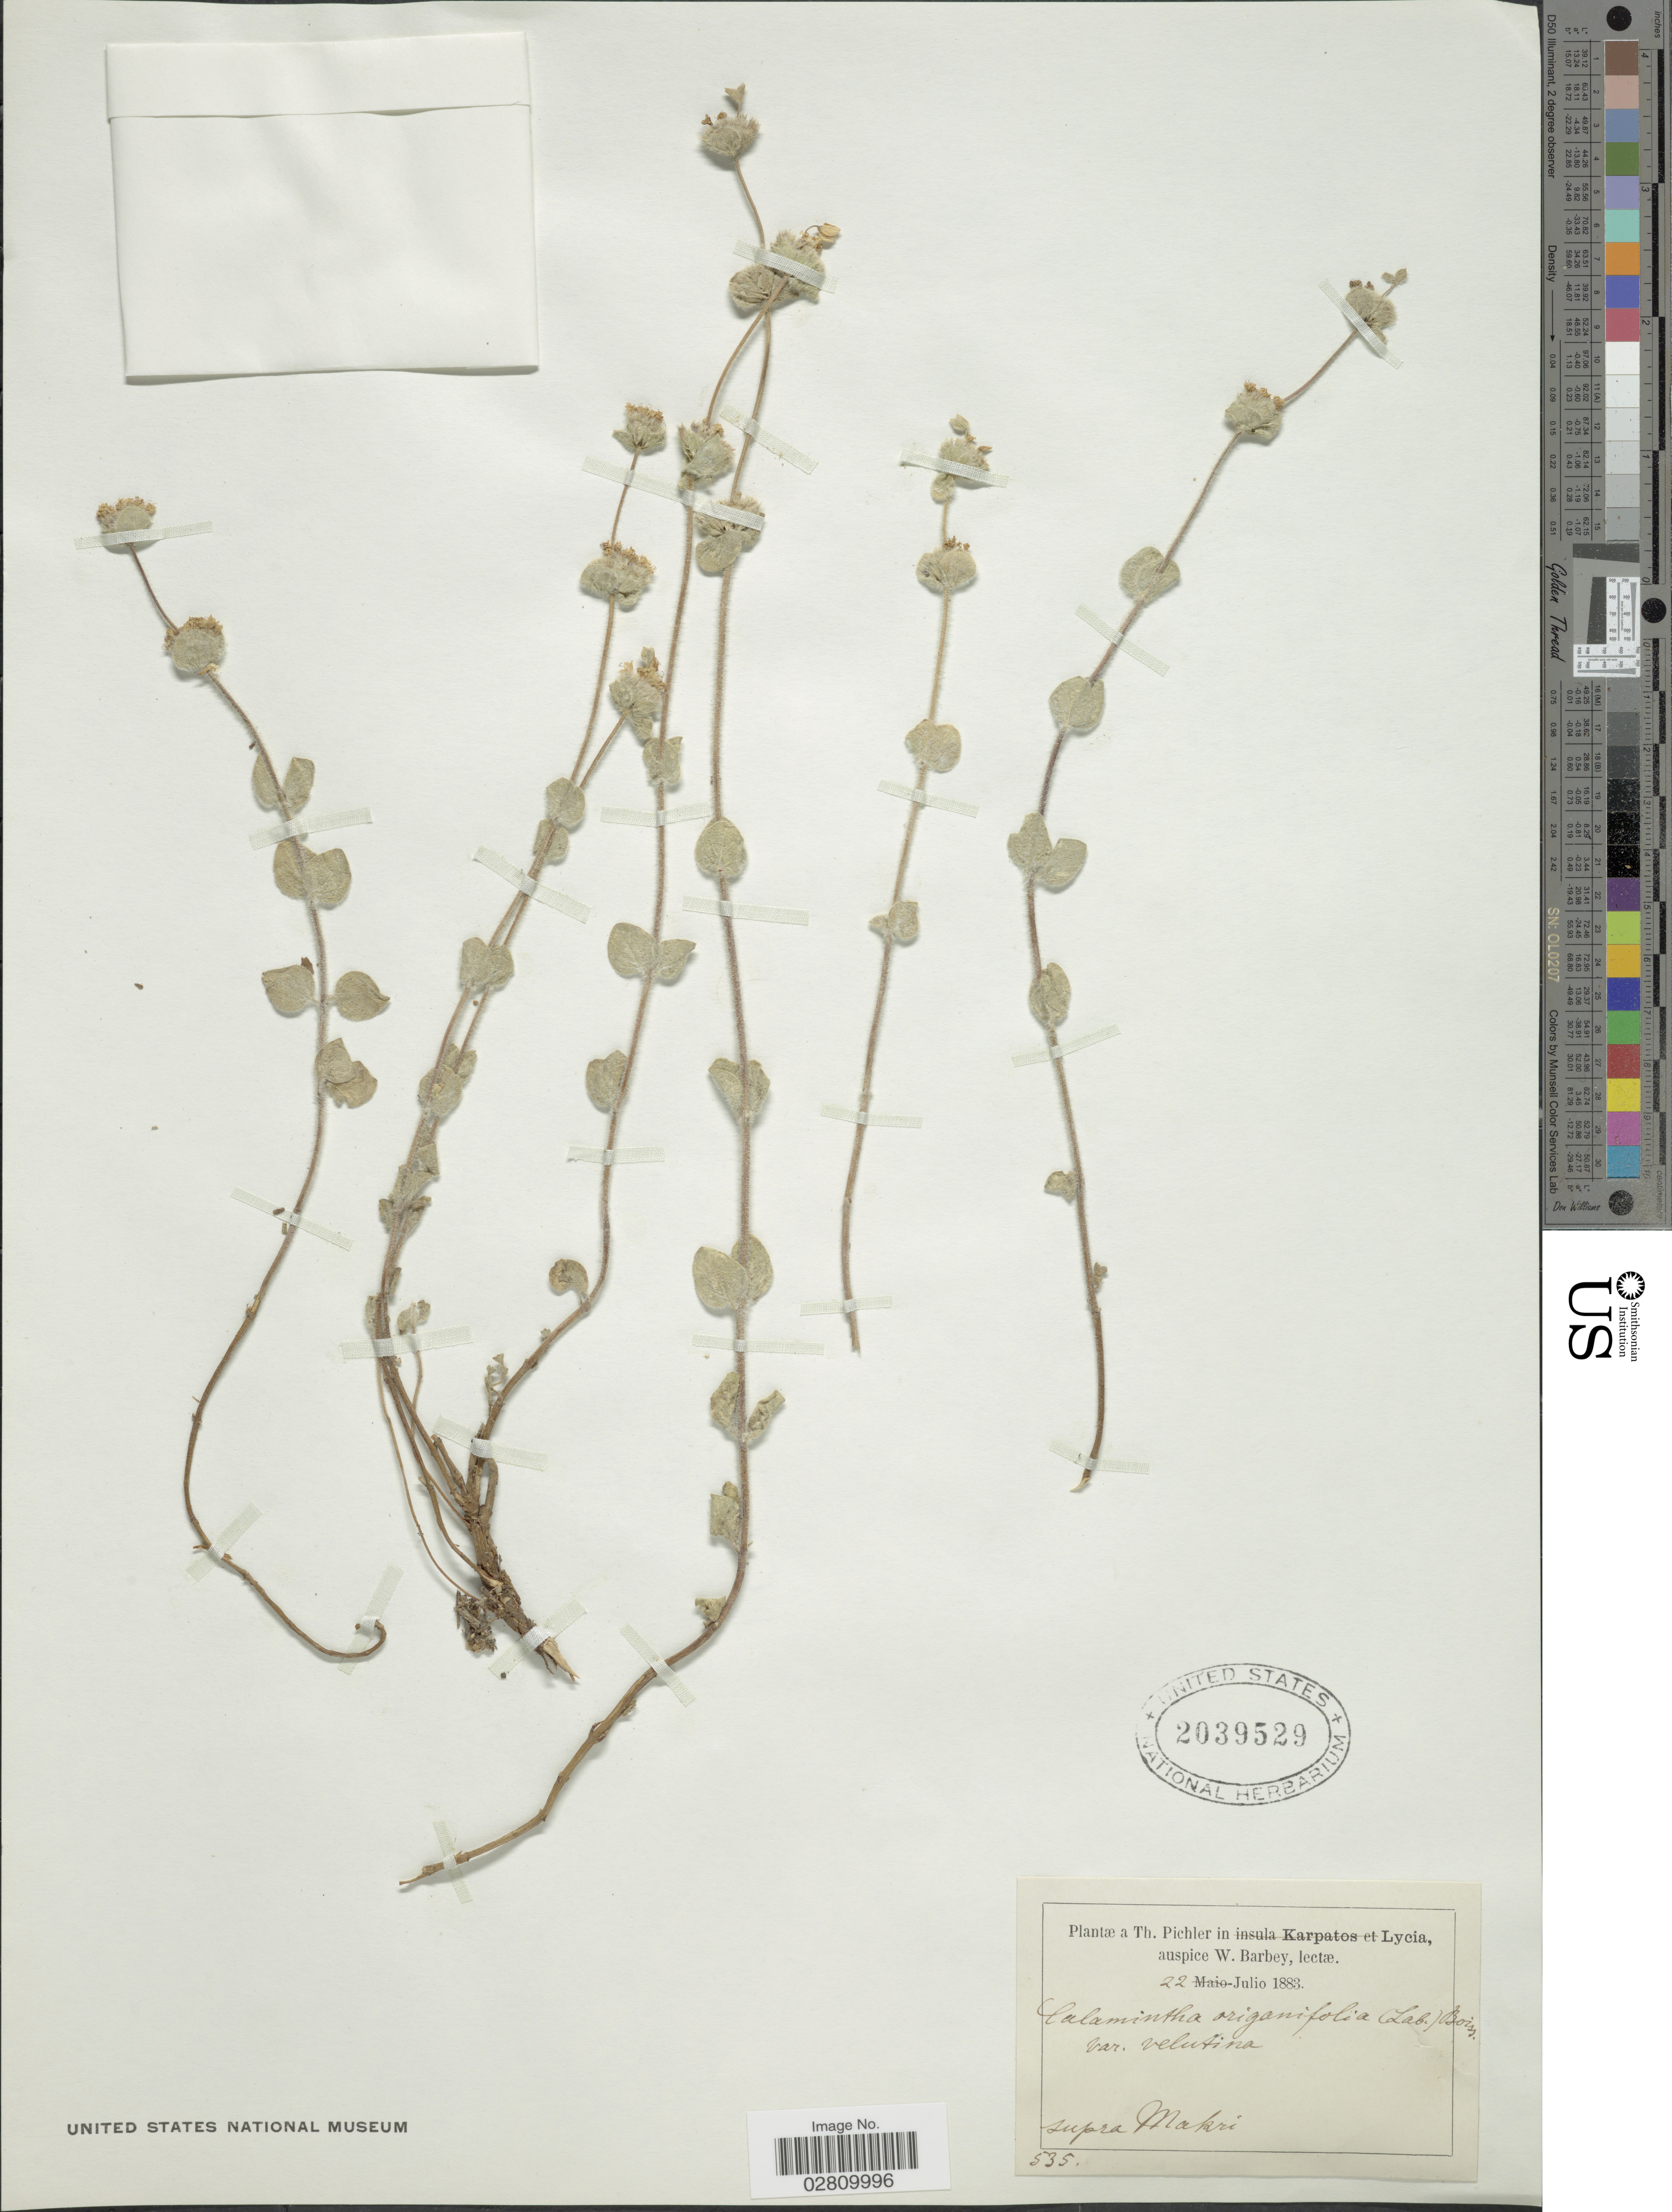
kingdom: Plantae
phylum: Tracheophyta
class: Magnoliopsida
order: Lamiales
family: Lamiaceae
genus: Calamintha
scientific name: Calamintha origanifolia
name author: (Labill.) Boiss.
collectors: T. Pichler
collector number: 535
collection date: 1883-07-22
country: Turkey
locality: Lycia, supra Makri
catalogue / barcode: US 2039529